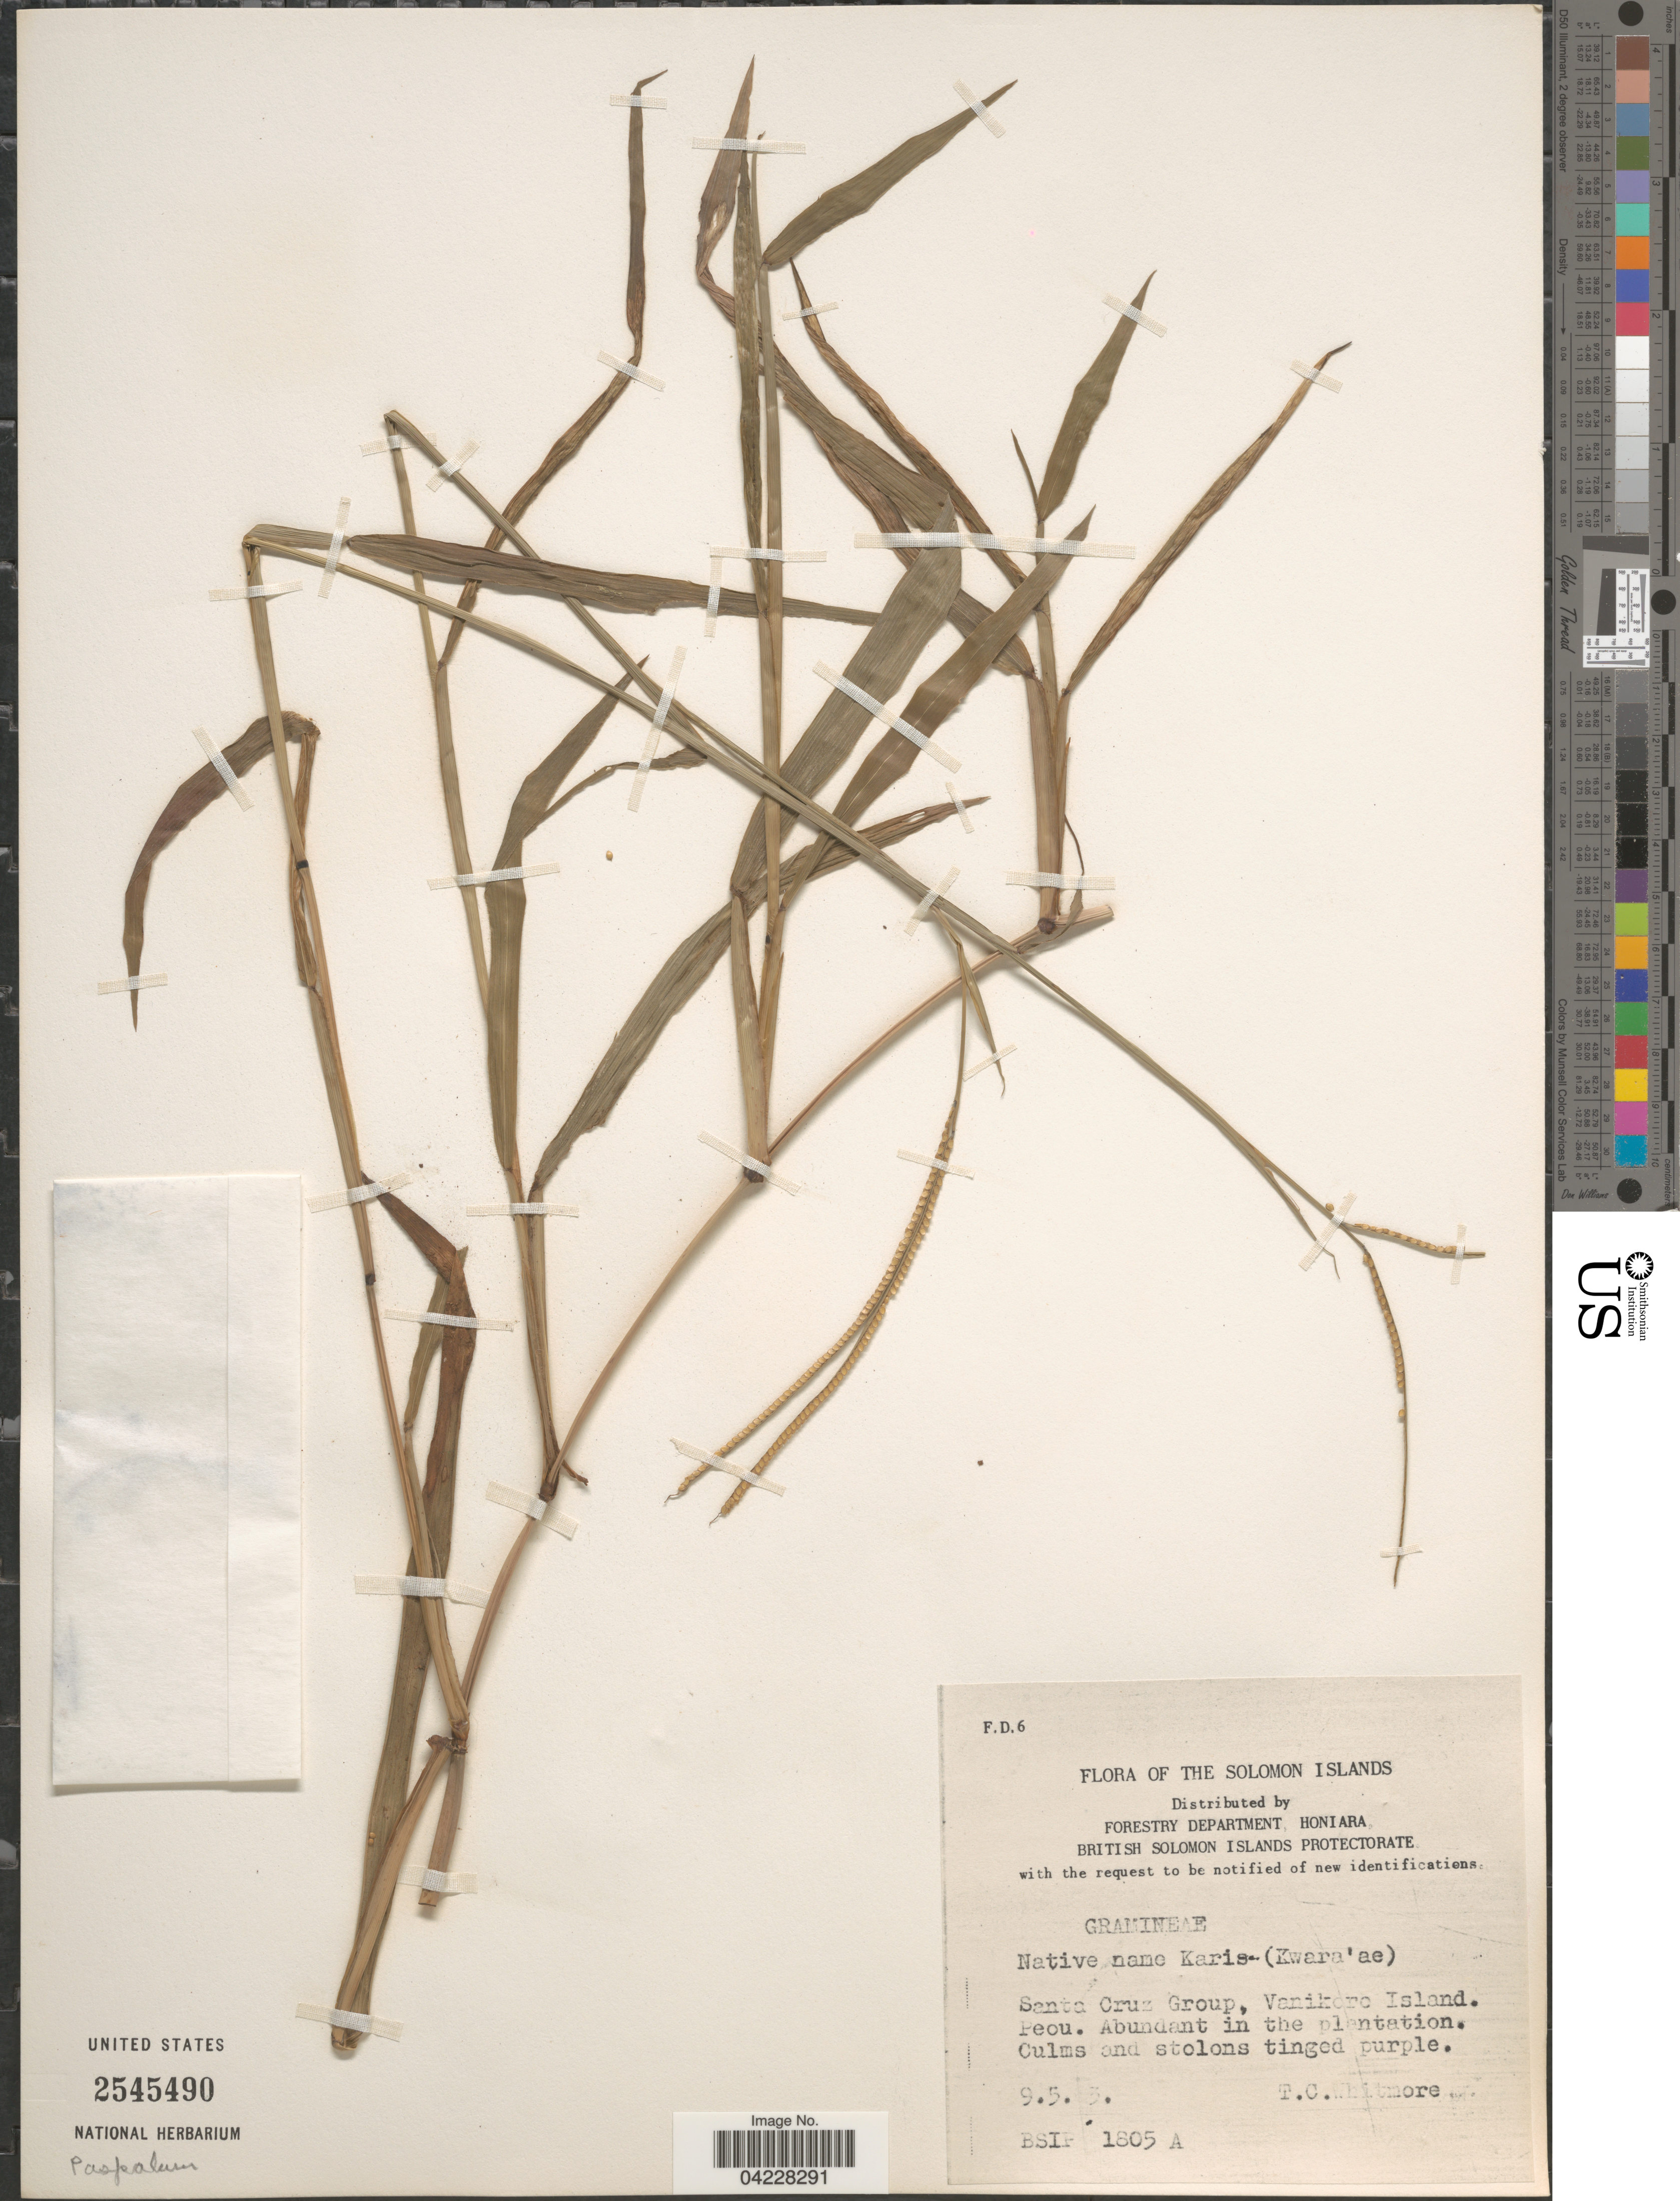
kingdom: Plantae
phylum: Tracheophyta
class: Liliopsida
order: Poales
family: Poaceae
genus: Paspalum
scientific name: Paspalum sp.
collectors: T. C. Whitmore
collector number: BSIP1805A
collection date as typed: Transcribed d/m/y: 9/5/5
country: Solomon Islands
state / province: Solomon Islands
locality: Santa Cruz Group, Vanikore Island. Peou.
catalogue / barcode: US 2545490